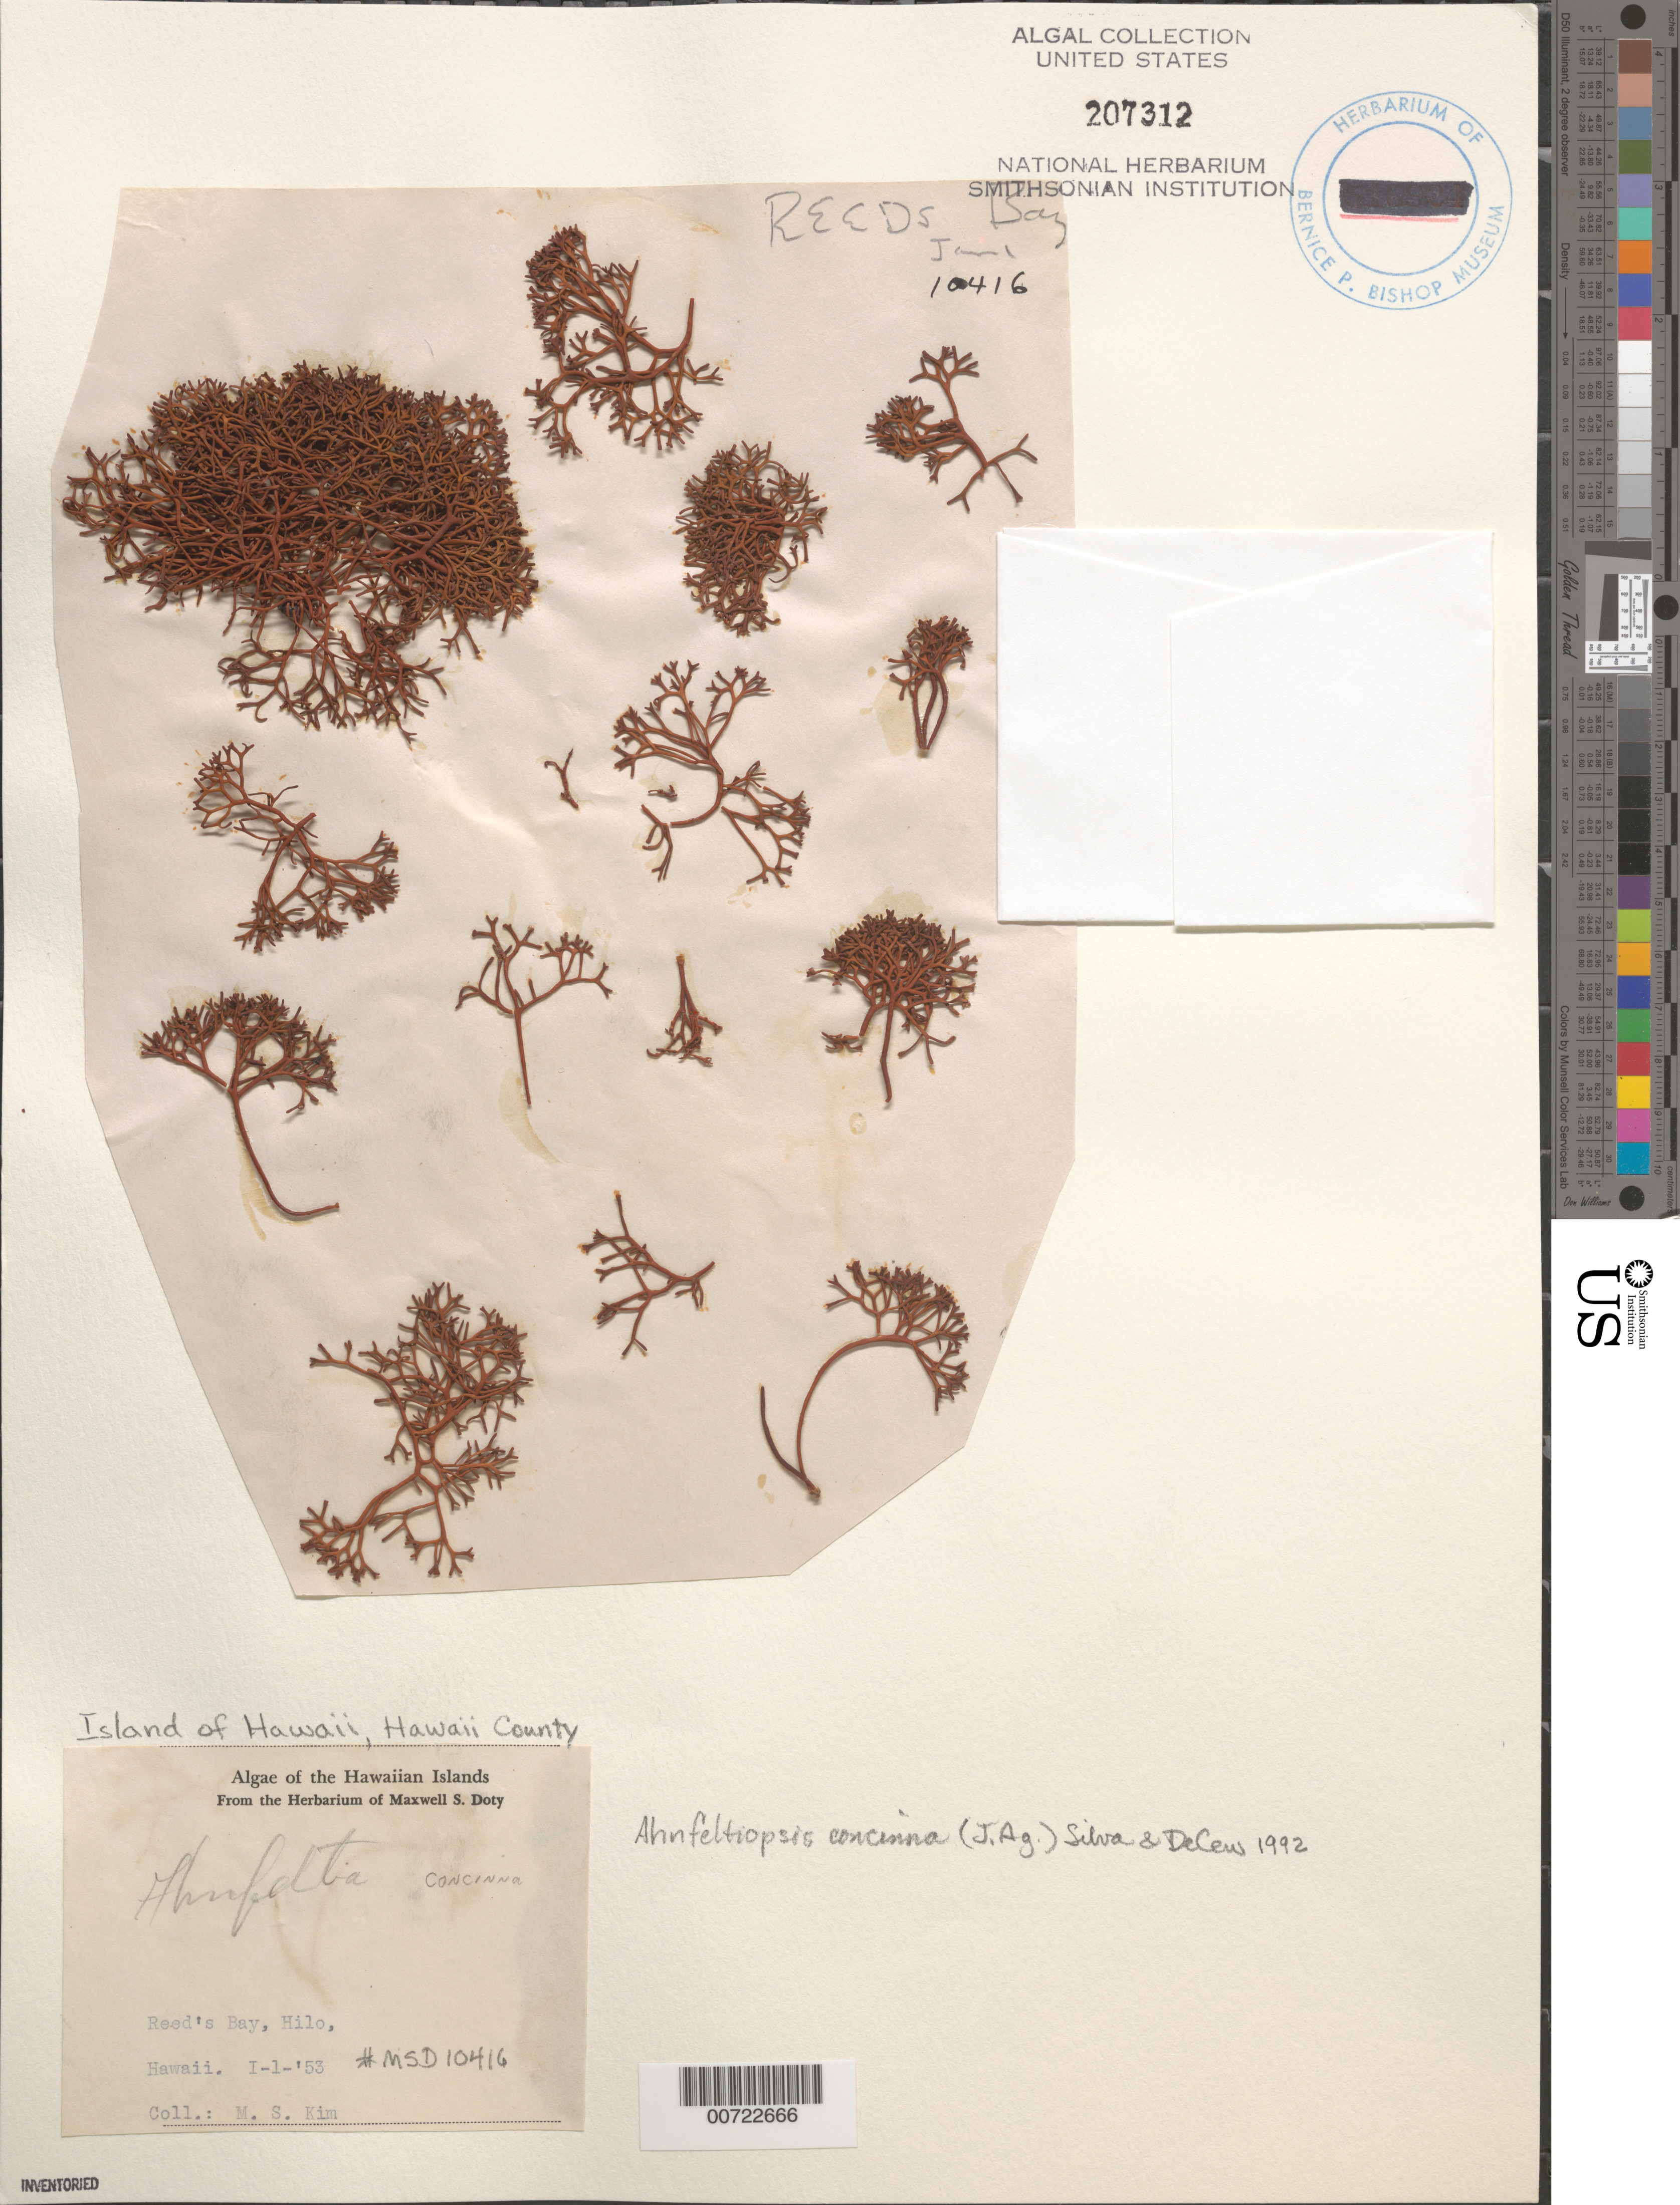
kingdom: Plantae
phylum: Rhodophyta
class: Florideophyceae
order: Gigartinales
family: Phyllophoraceae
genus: Gymnogongrus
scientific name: Gymnogongrus durvillei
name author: (Bory) M.S.Calderon & S.M. Boo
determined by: Algae name updating Project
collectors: M. S. Kim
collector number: MSD 10416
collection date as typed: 01 Jan 1953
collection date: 1953-01-01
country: United States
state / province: Hawaii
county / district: Hawaii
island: Hawaii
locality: Reed's Bay, Hilo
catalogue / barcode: US 207312